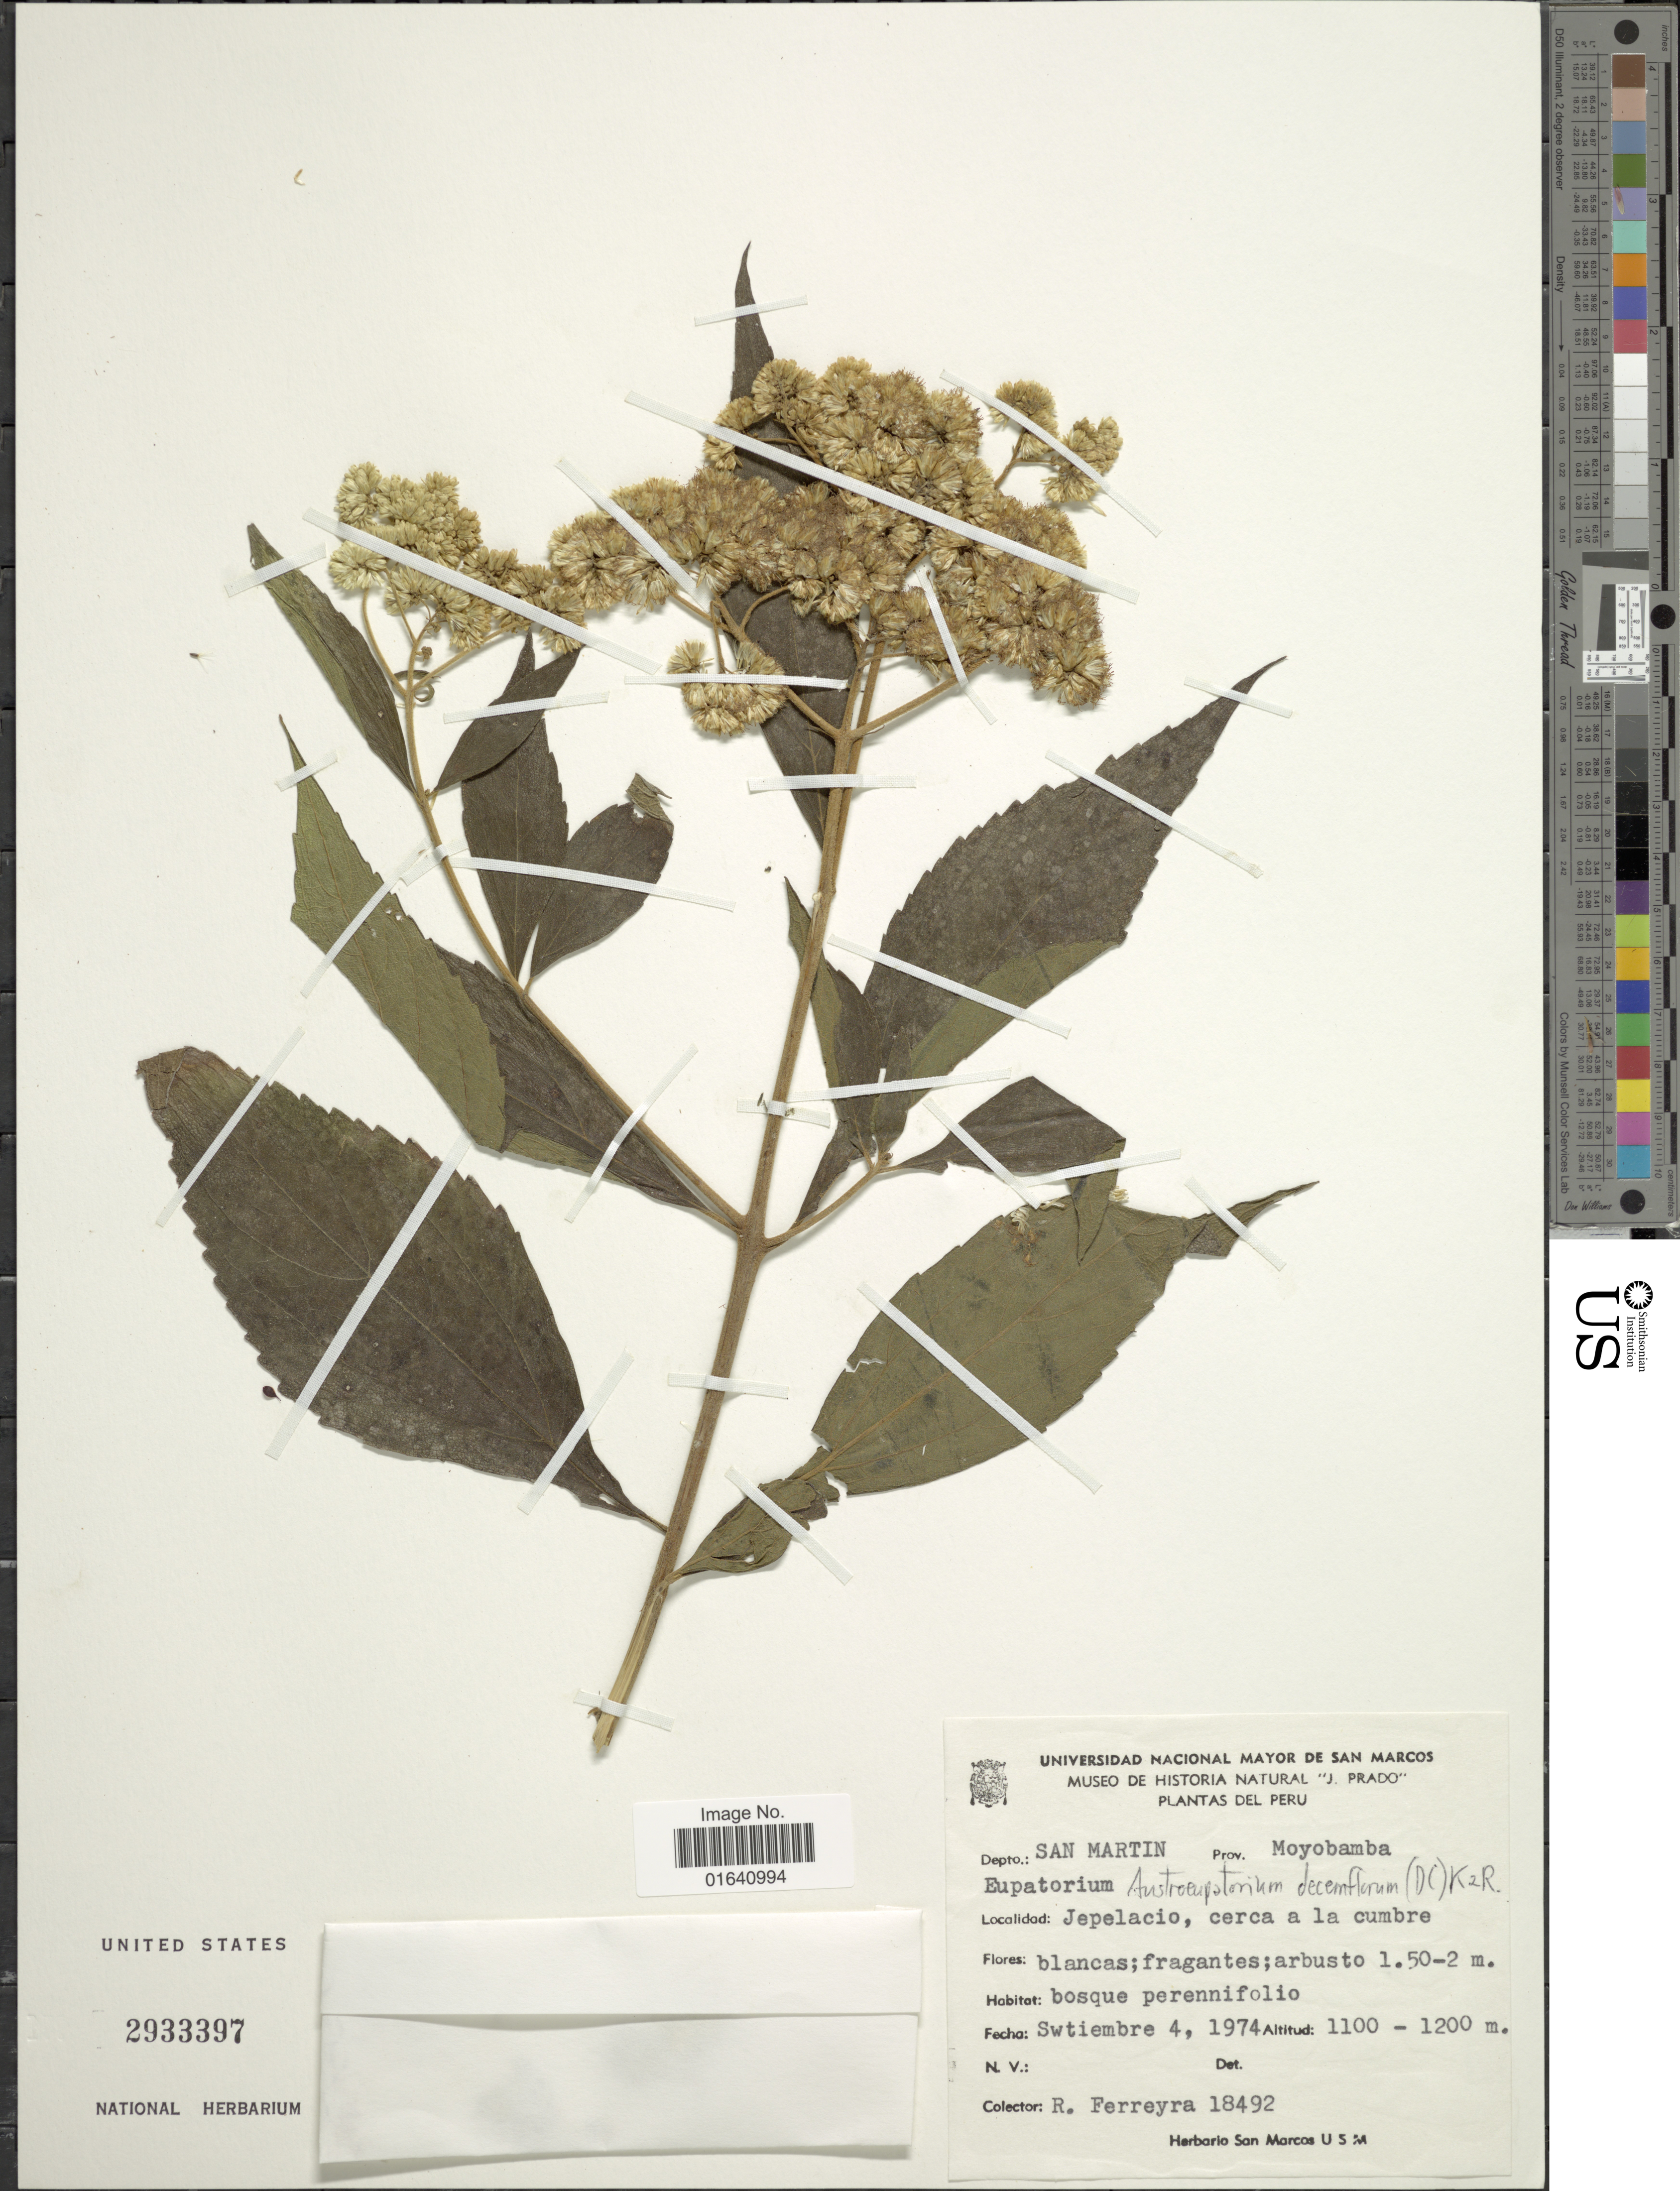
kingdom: Plantae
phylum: Tracheophyta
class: Magnoliopsida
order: Asterales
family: Asteraceae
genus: Austroeupatorium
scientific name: Austroeupatorium decemflorum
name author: (DC.) R.M. King & H. Rob.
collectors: R. A. Ferreyra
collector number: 18492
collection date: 1974-09-04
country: Peru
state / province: San Martín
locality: Depto: San Martin, Prov. Moyobamba, Jepelacio, cerca a la cumbre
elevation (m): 1100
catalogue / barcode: US 2933397